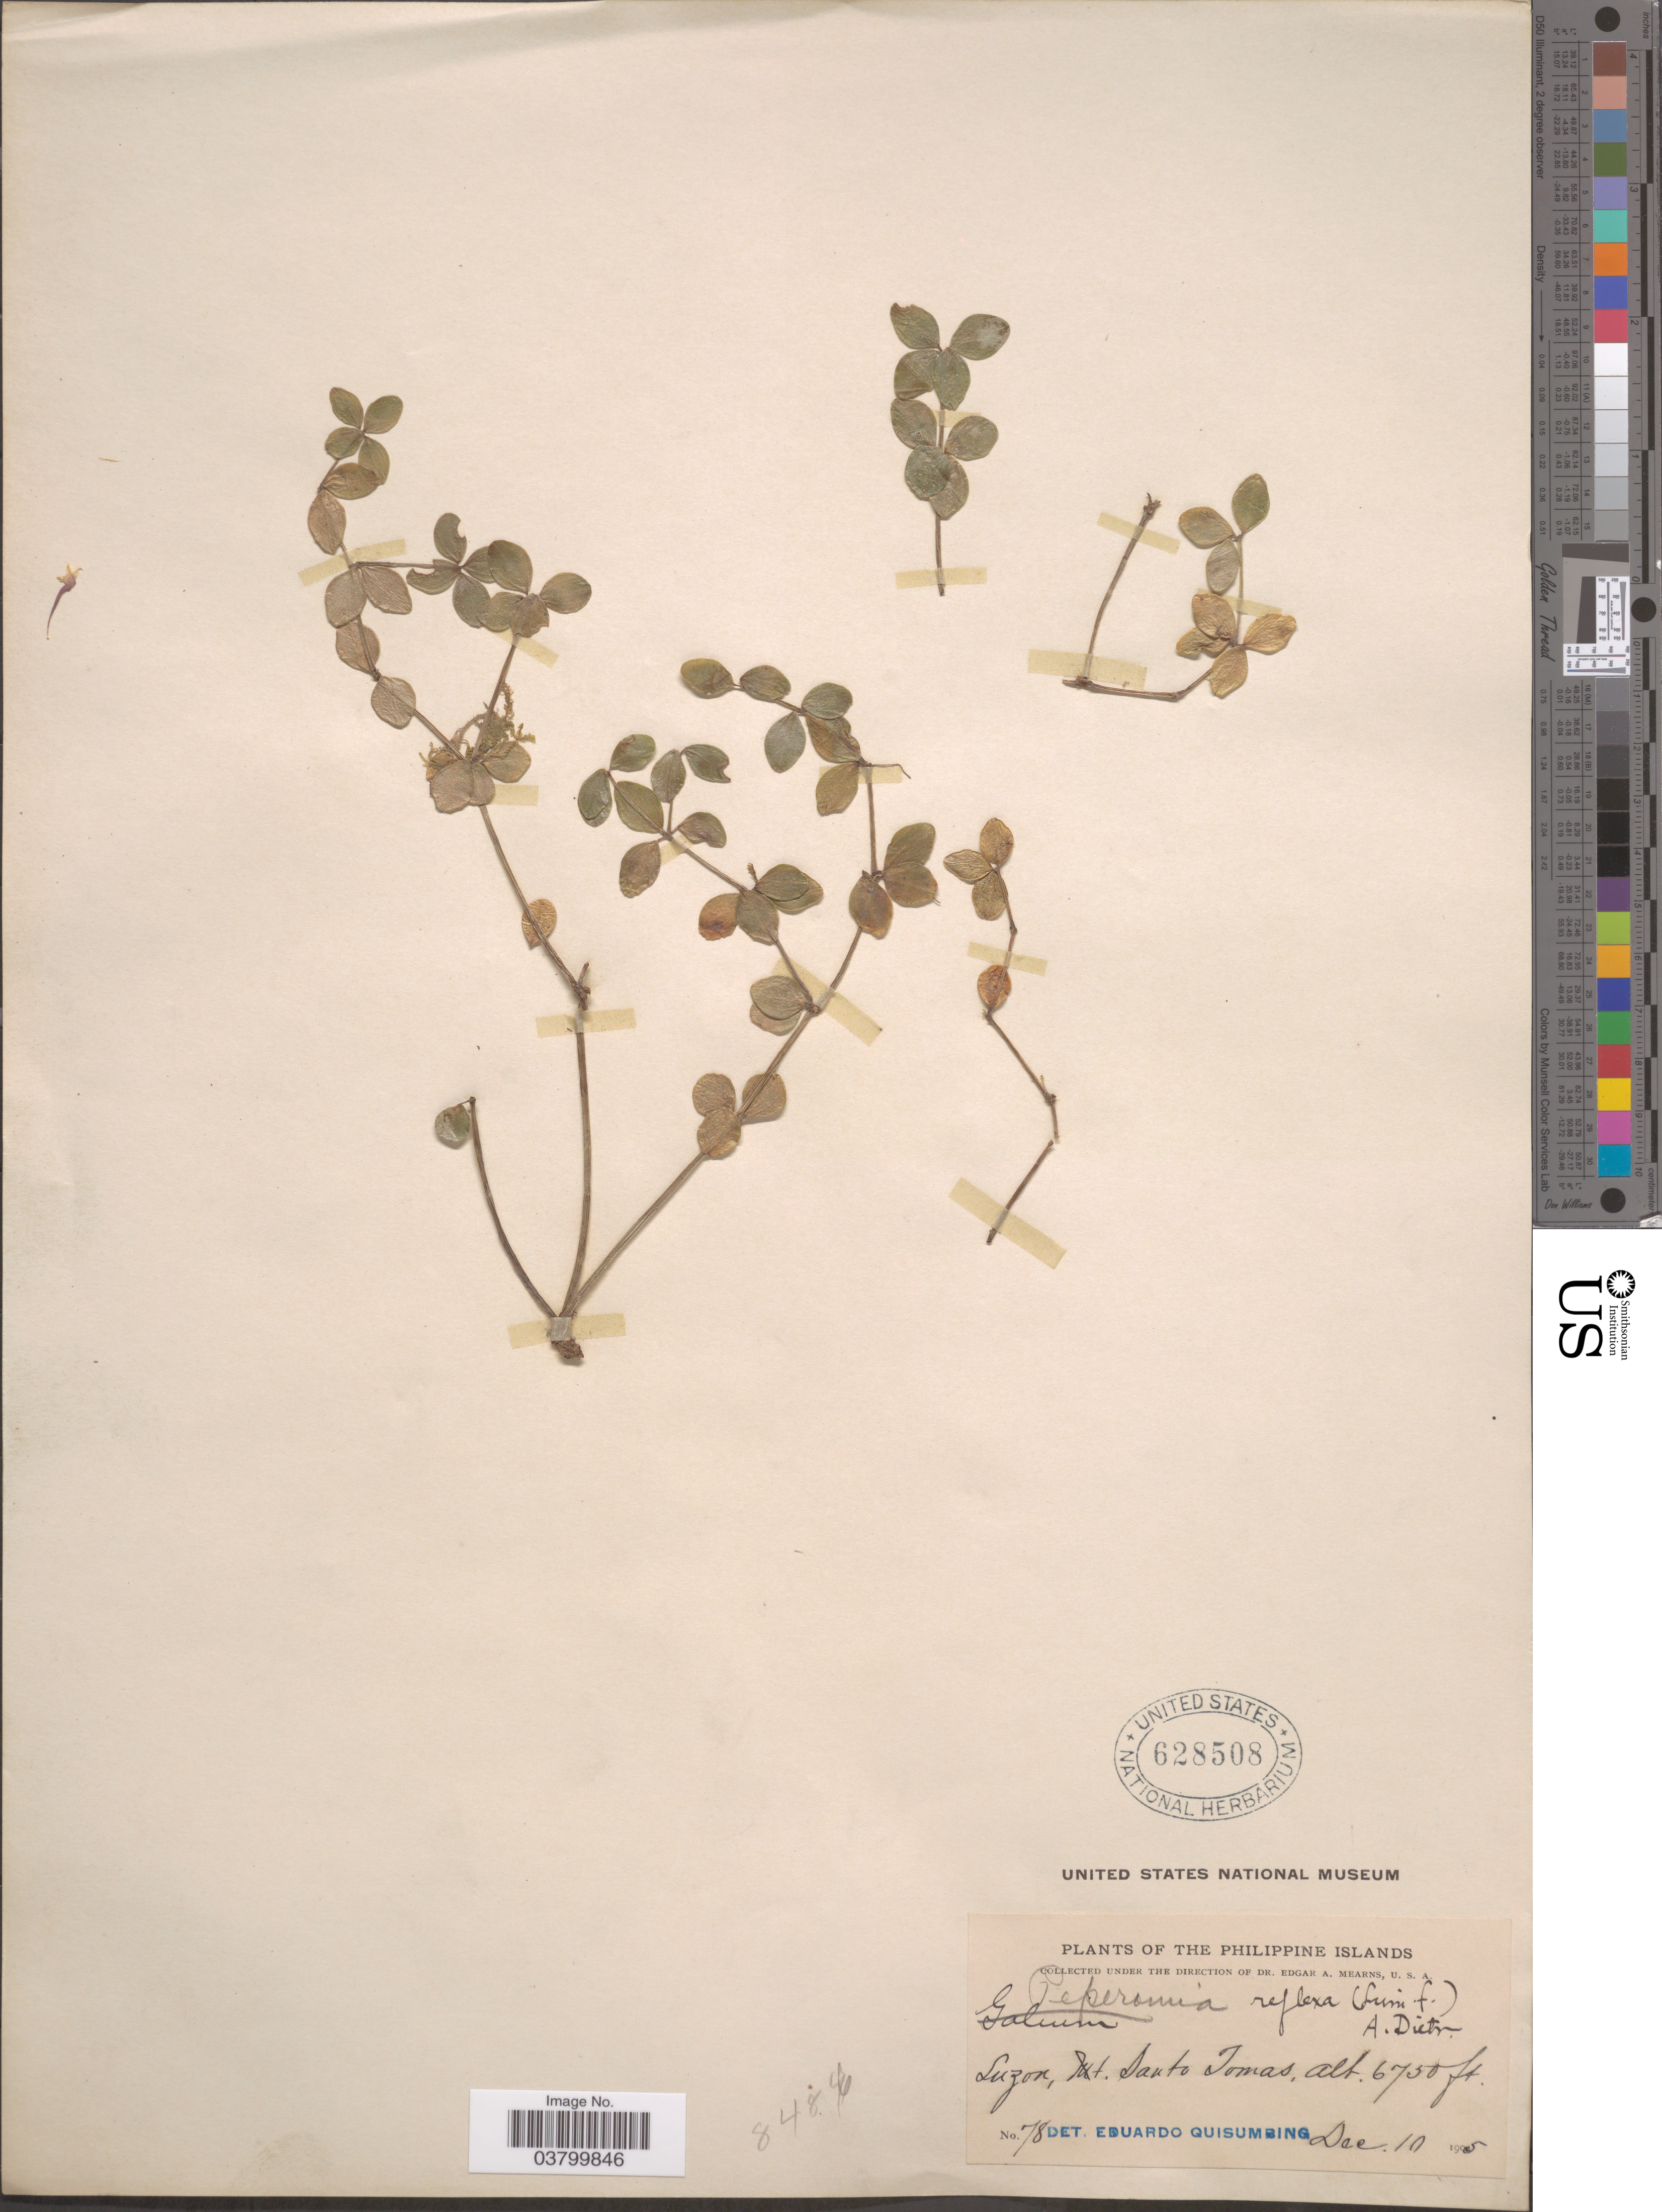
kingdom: Plantae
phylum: Tracheophyta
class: Magnoliopsida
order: Piperales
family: Piperaceae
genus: Peperomia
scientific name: Peperomia reflexa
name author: (L. f.) A. Dietr.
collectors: E. A. Mearns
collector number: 78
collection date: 1905-12-10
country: Philippines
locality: Luzon, Mt. Santo Tomas.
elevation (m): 2057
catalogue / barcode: US 628508